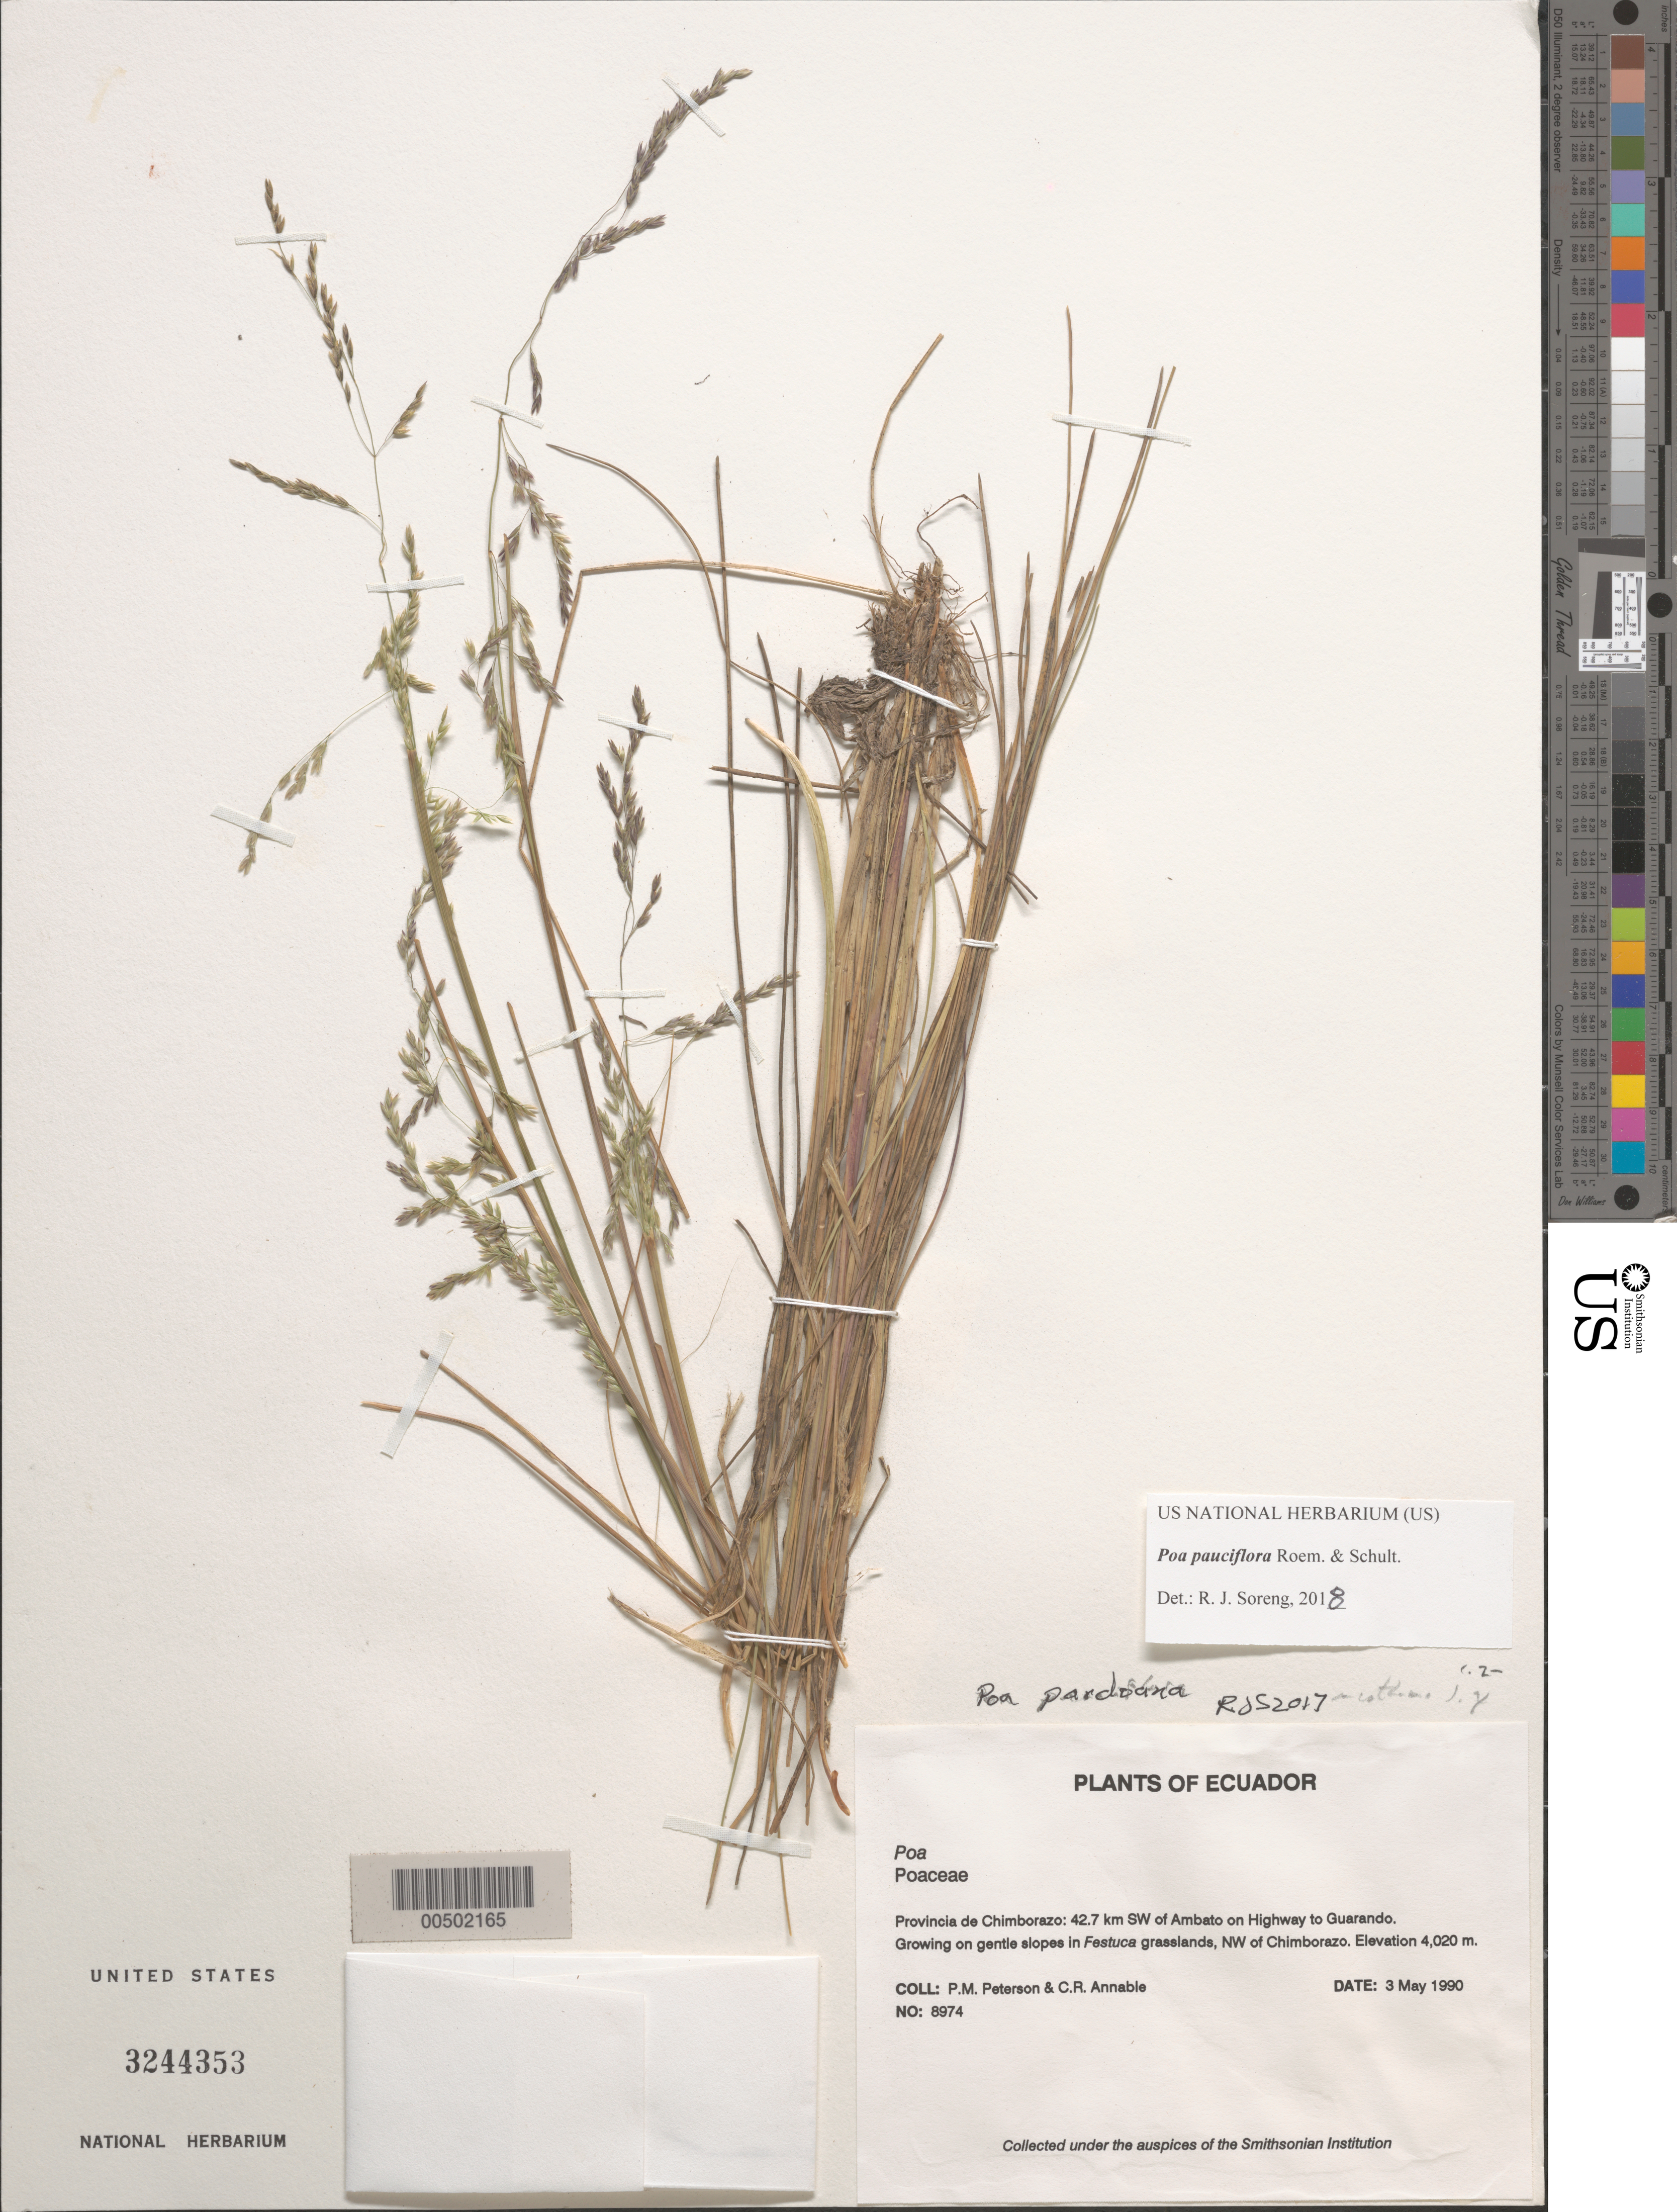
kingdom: Plantae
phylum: Tracheophyta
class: Liliopsida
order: Poales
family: Poaceae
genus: Poa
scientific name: Poa pauciflora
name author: Roem. & Schult.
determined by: Soreng, Robert J., Research Associate (BOT), Smithsonian Institution - National Museum of Natural History (UNITED STATES)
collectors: P. M. Peterson & C. R. Annable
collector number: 08974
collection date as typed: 03 May 1990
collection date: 1990-05-03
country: Ecuador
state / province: Chimborazo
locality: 42.7 km SW ofAmbato on Highway to Guarando.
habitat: Growing on gentle slopes in Festuca grasslands, NW of Chimborazo.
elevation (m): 4020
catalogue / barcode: US 3244353